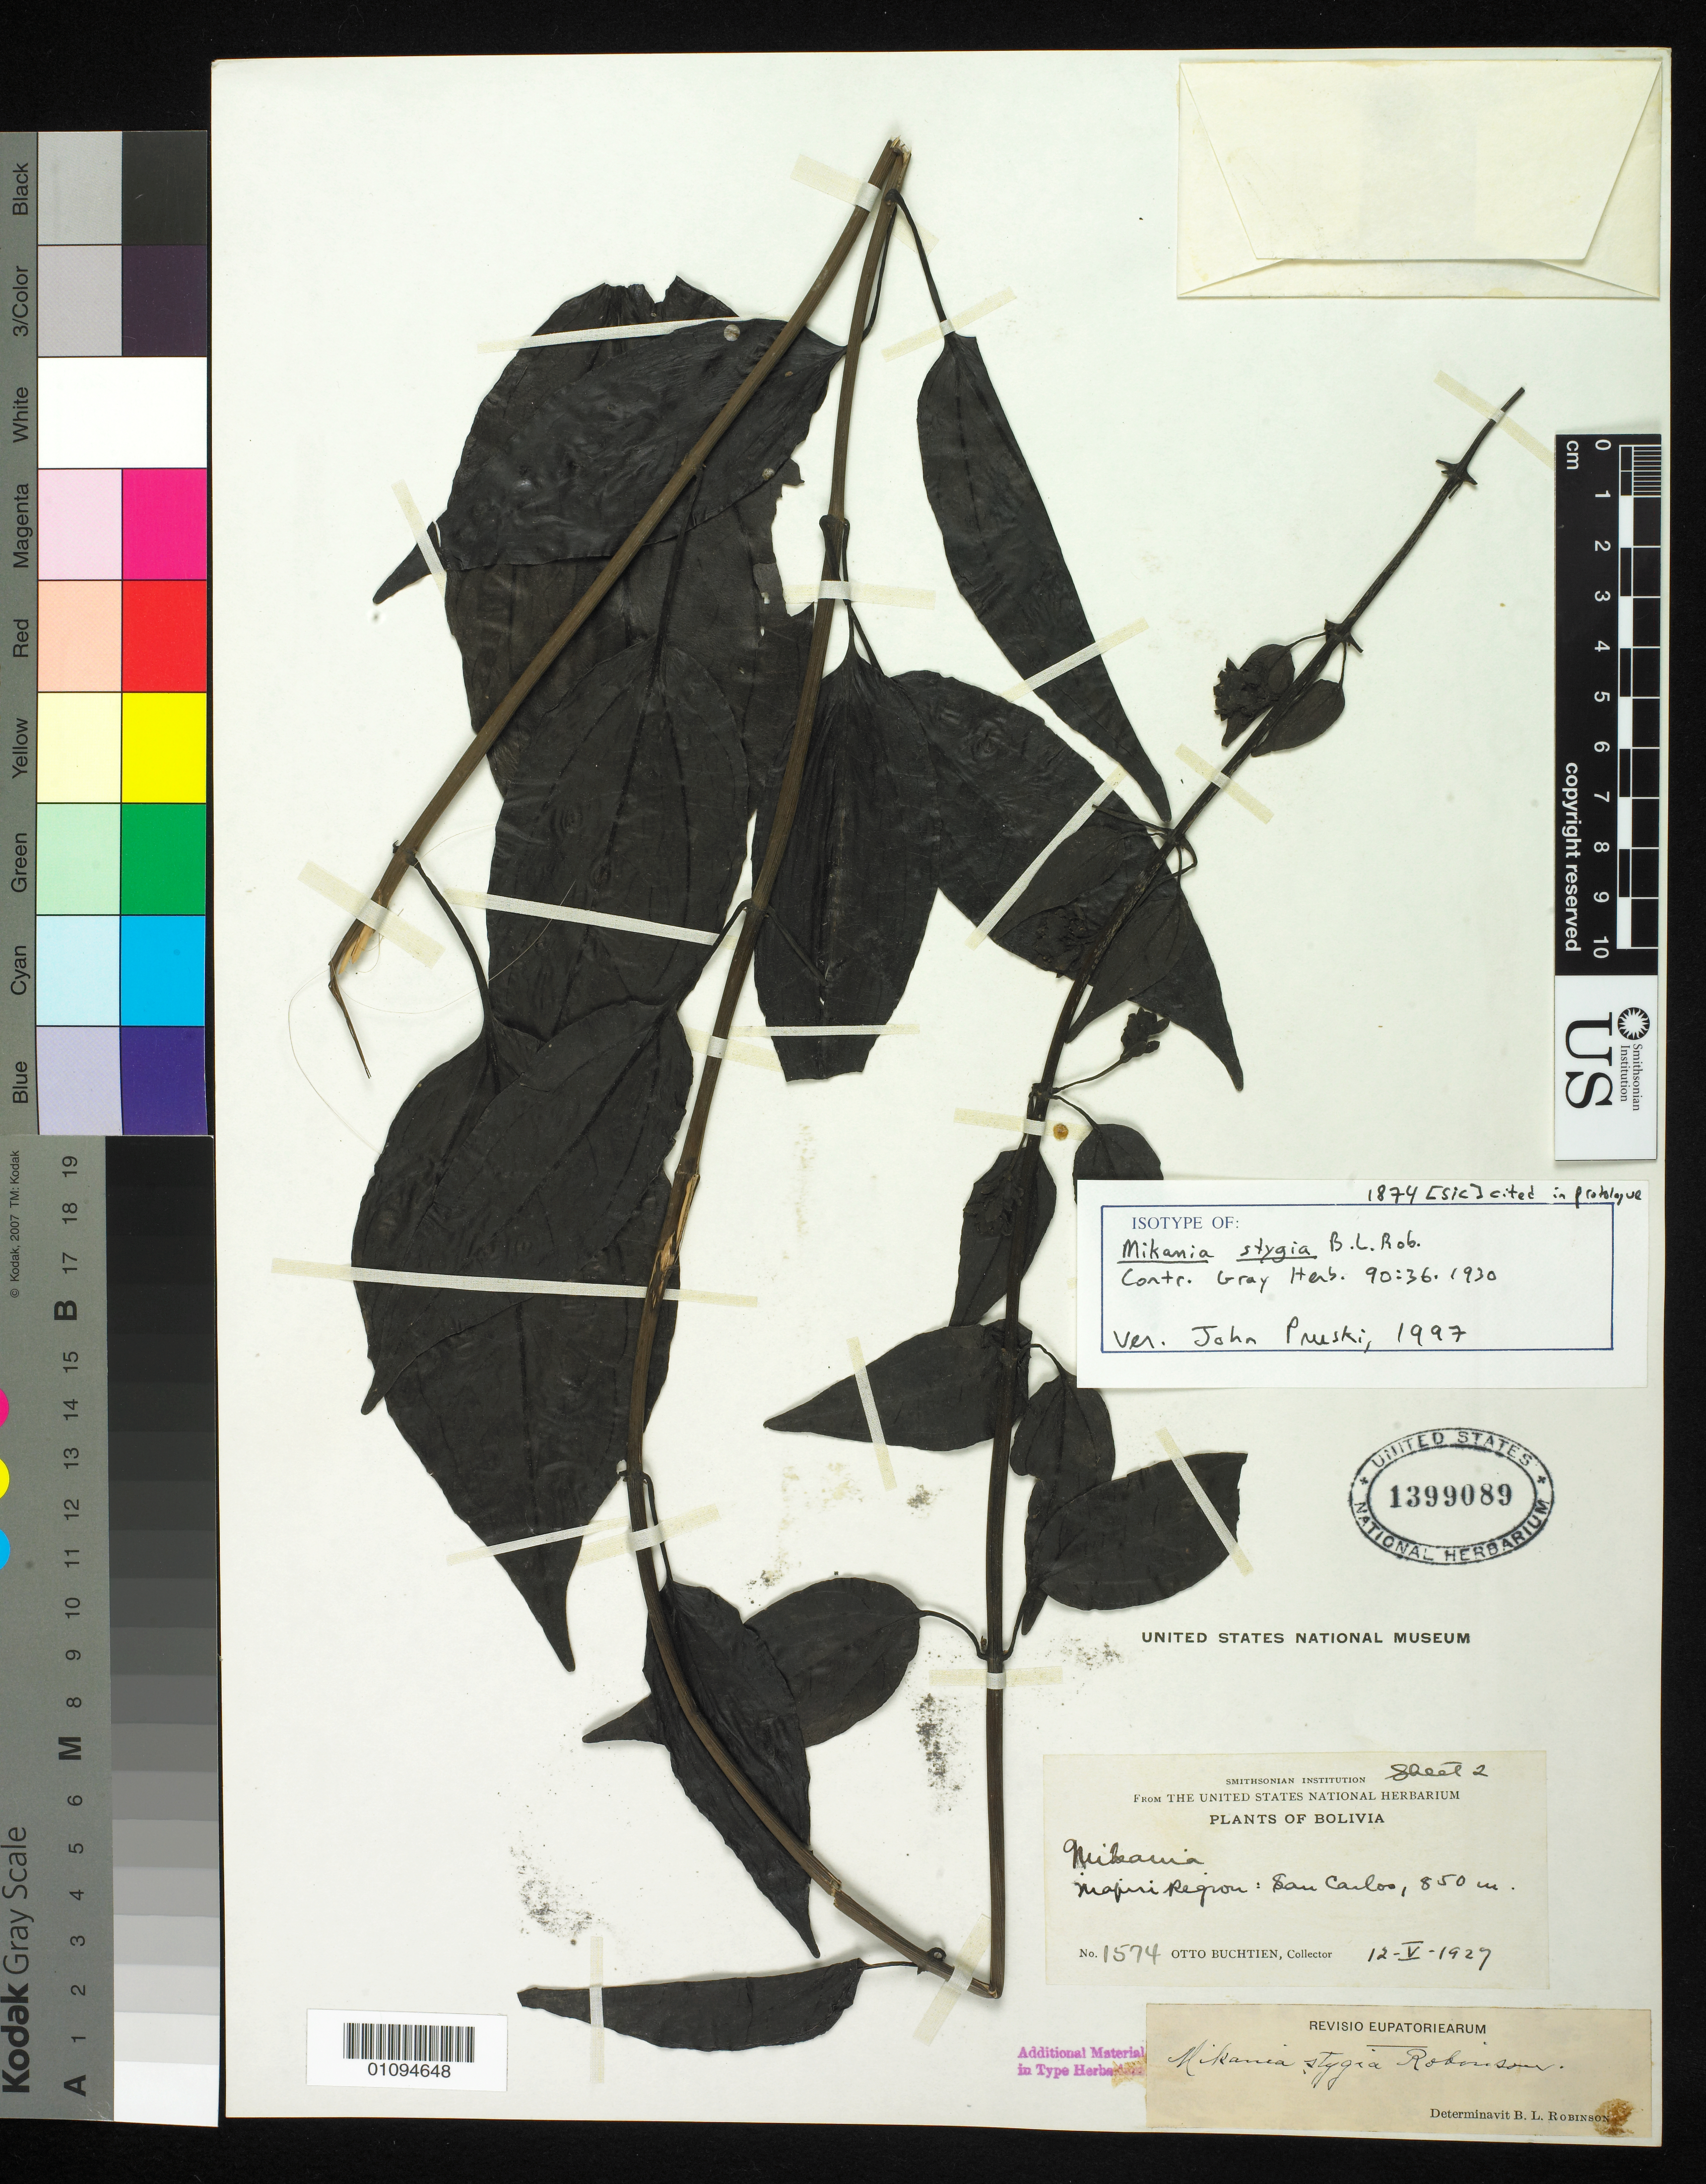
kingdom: Plantae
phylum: Tracheophyta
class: Magnoliopsida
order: Asterales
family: Asteraceae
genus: Mikania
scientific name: Mikania stygia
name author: B.L. Rob.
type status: Isotype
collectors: O. Buchtien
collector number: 1574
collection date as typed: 12 May 1927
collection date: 1927-05-12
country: Bolivia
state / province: La Paz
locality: Mapiri region, San Carlos.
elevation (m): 850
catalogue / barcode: US 1399089